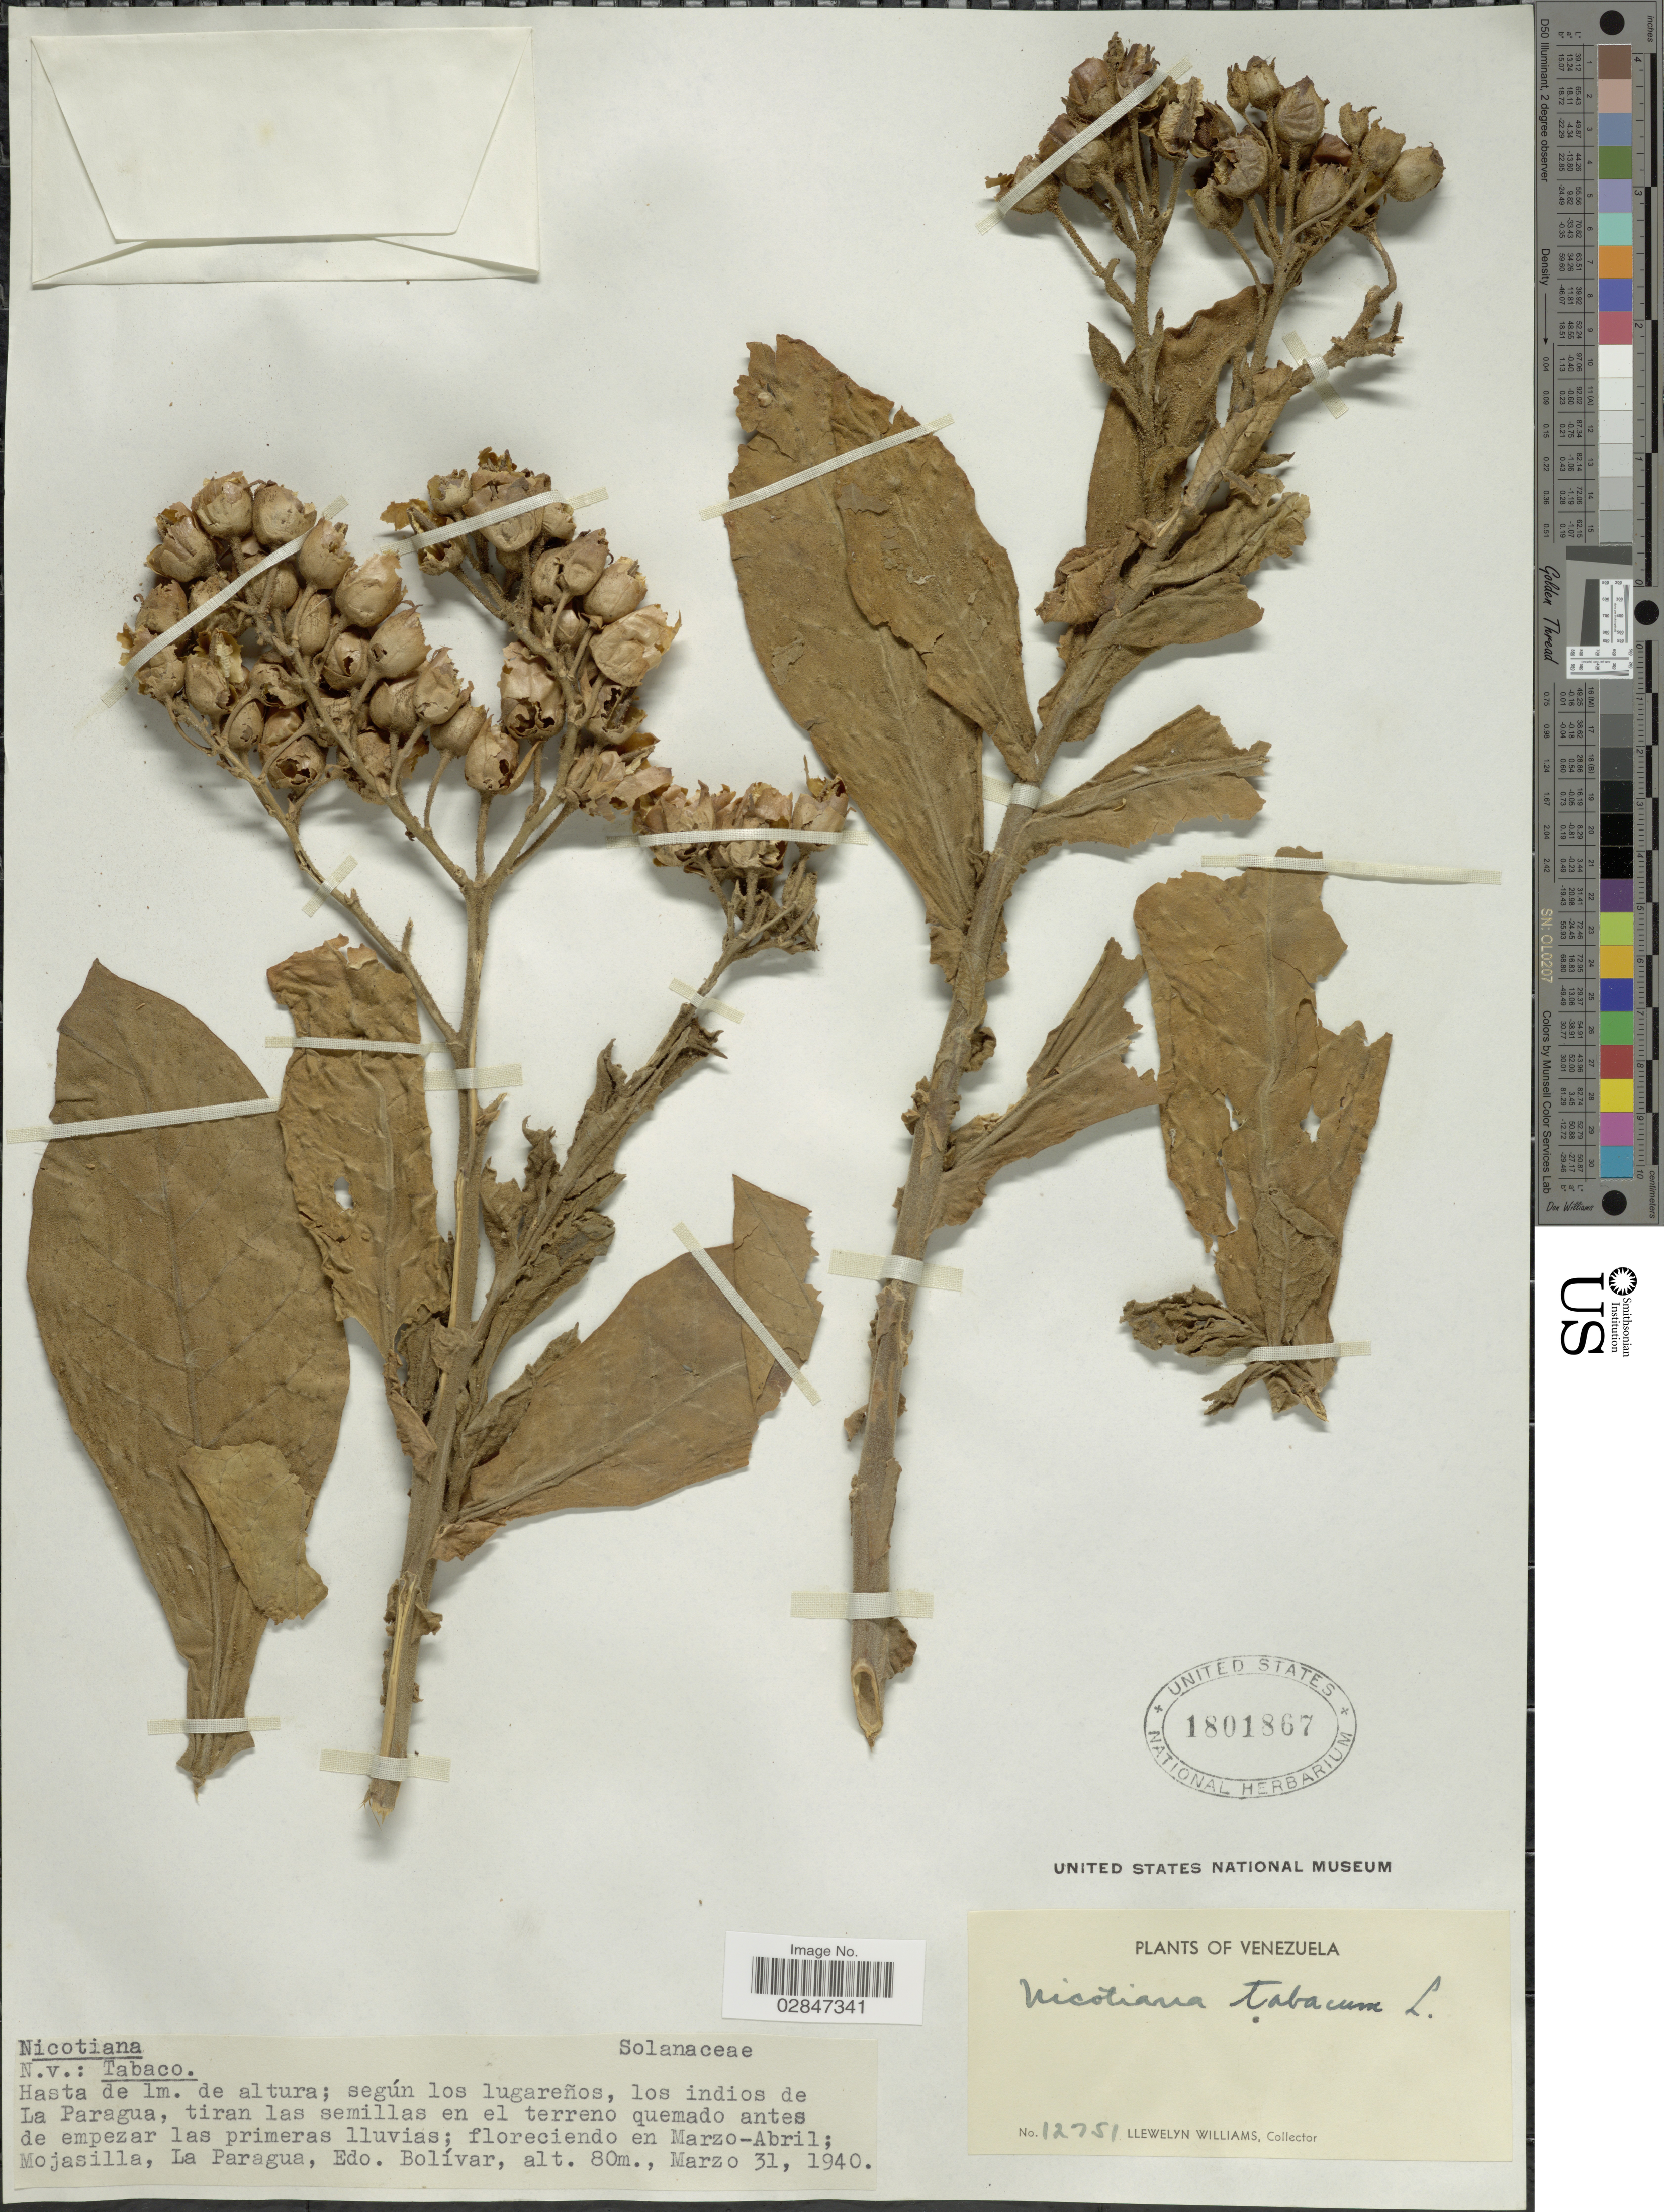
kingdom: Plantae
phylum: Tracheophyta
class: Magnoliopsida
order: Solanales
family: Solanaceae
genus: Nicotiana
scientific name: Nicotiana tabacum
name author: L.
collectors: Ll. Williams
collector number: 12751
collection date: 1940-03-31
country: Venezuela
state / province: Bolivar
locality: Mojasilla, La Paragua, Edo. Bolívar.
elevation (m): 80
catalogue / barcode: US 1801867